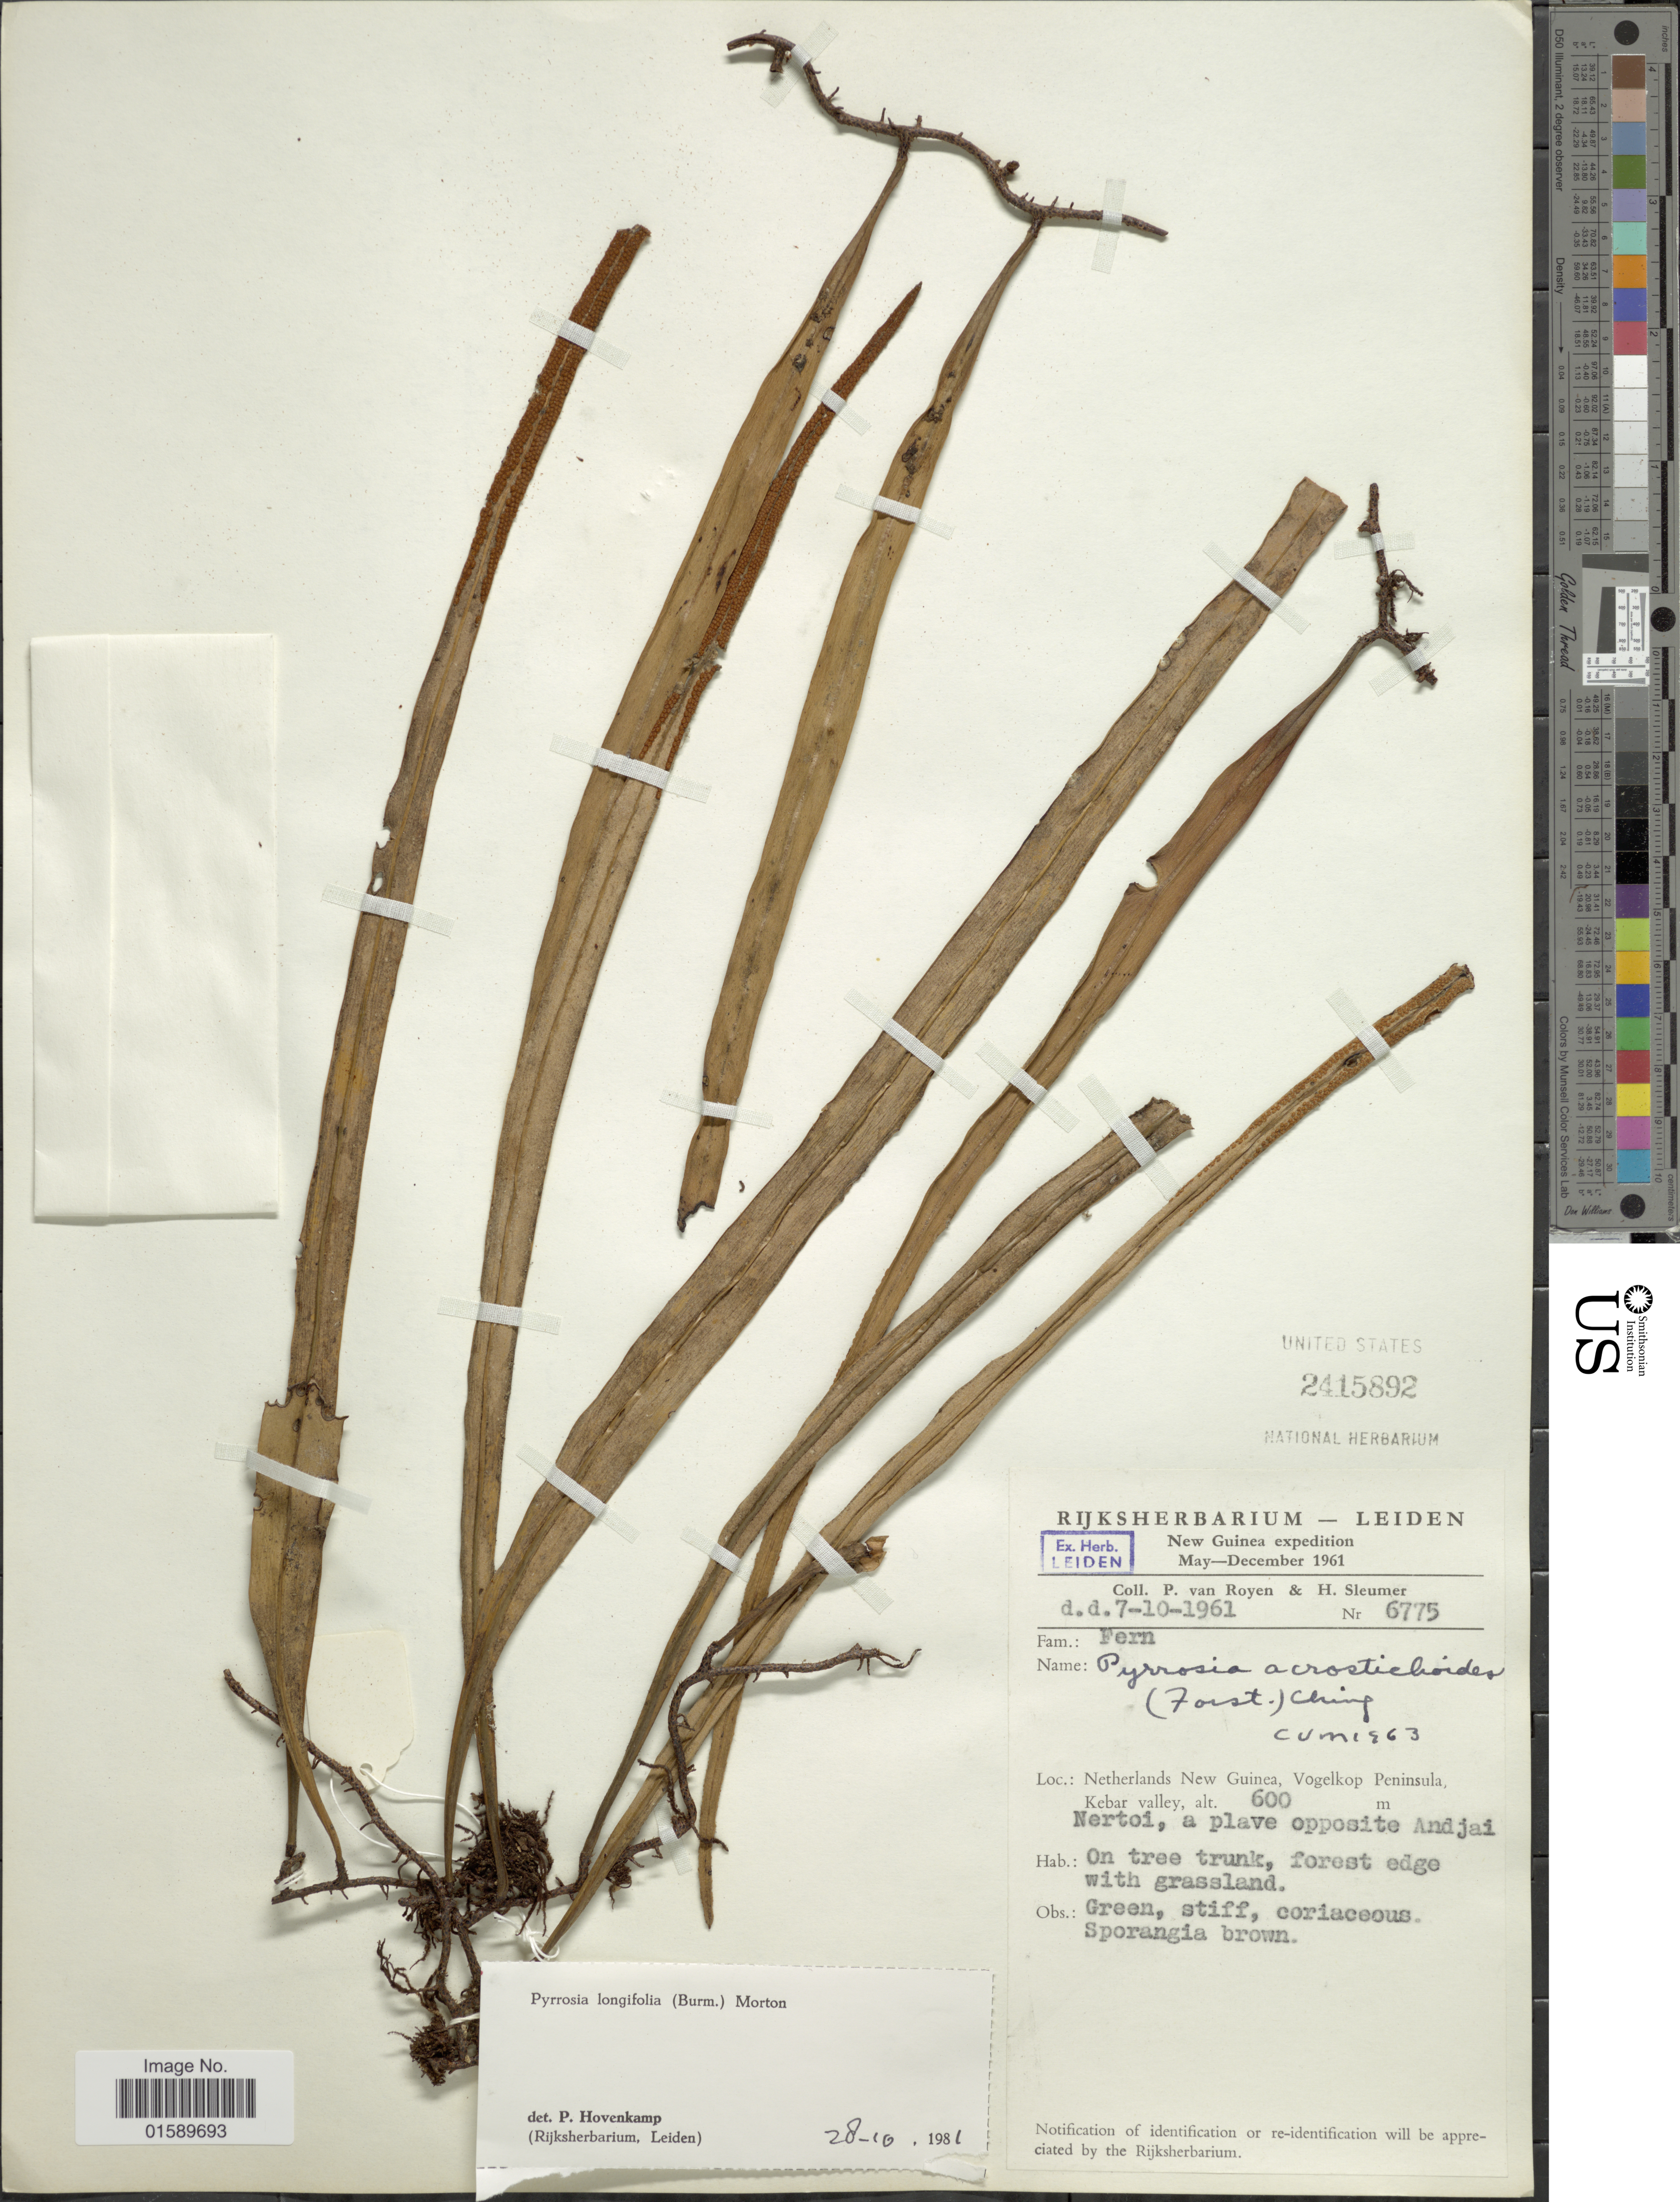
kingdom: Plantae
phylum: Tracheophyta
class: Polypodiopsida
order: Polypodiales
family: Polypodiaceae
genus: Pyrrosia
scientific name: Pyrrosia longifolia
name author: (Burm. f.) C.V. Morton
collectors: P. van Royen & H. O. Sleumer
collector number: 6775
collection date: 1961-10-07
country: Indonesia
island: New Guinea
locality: Netherlands New Guinea, Vogelkop Peninsula, Kebar valley.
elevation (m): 600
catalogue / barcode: US 2415892